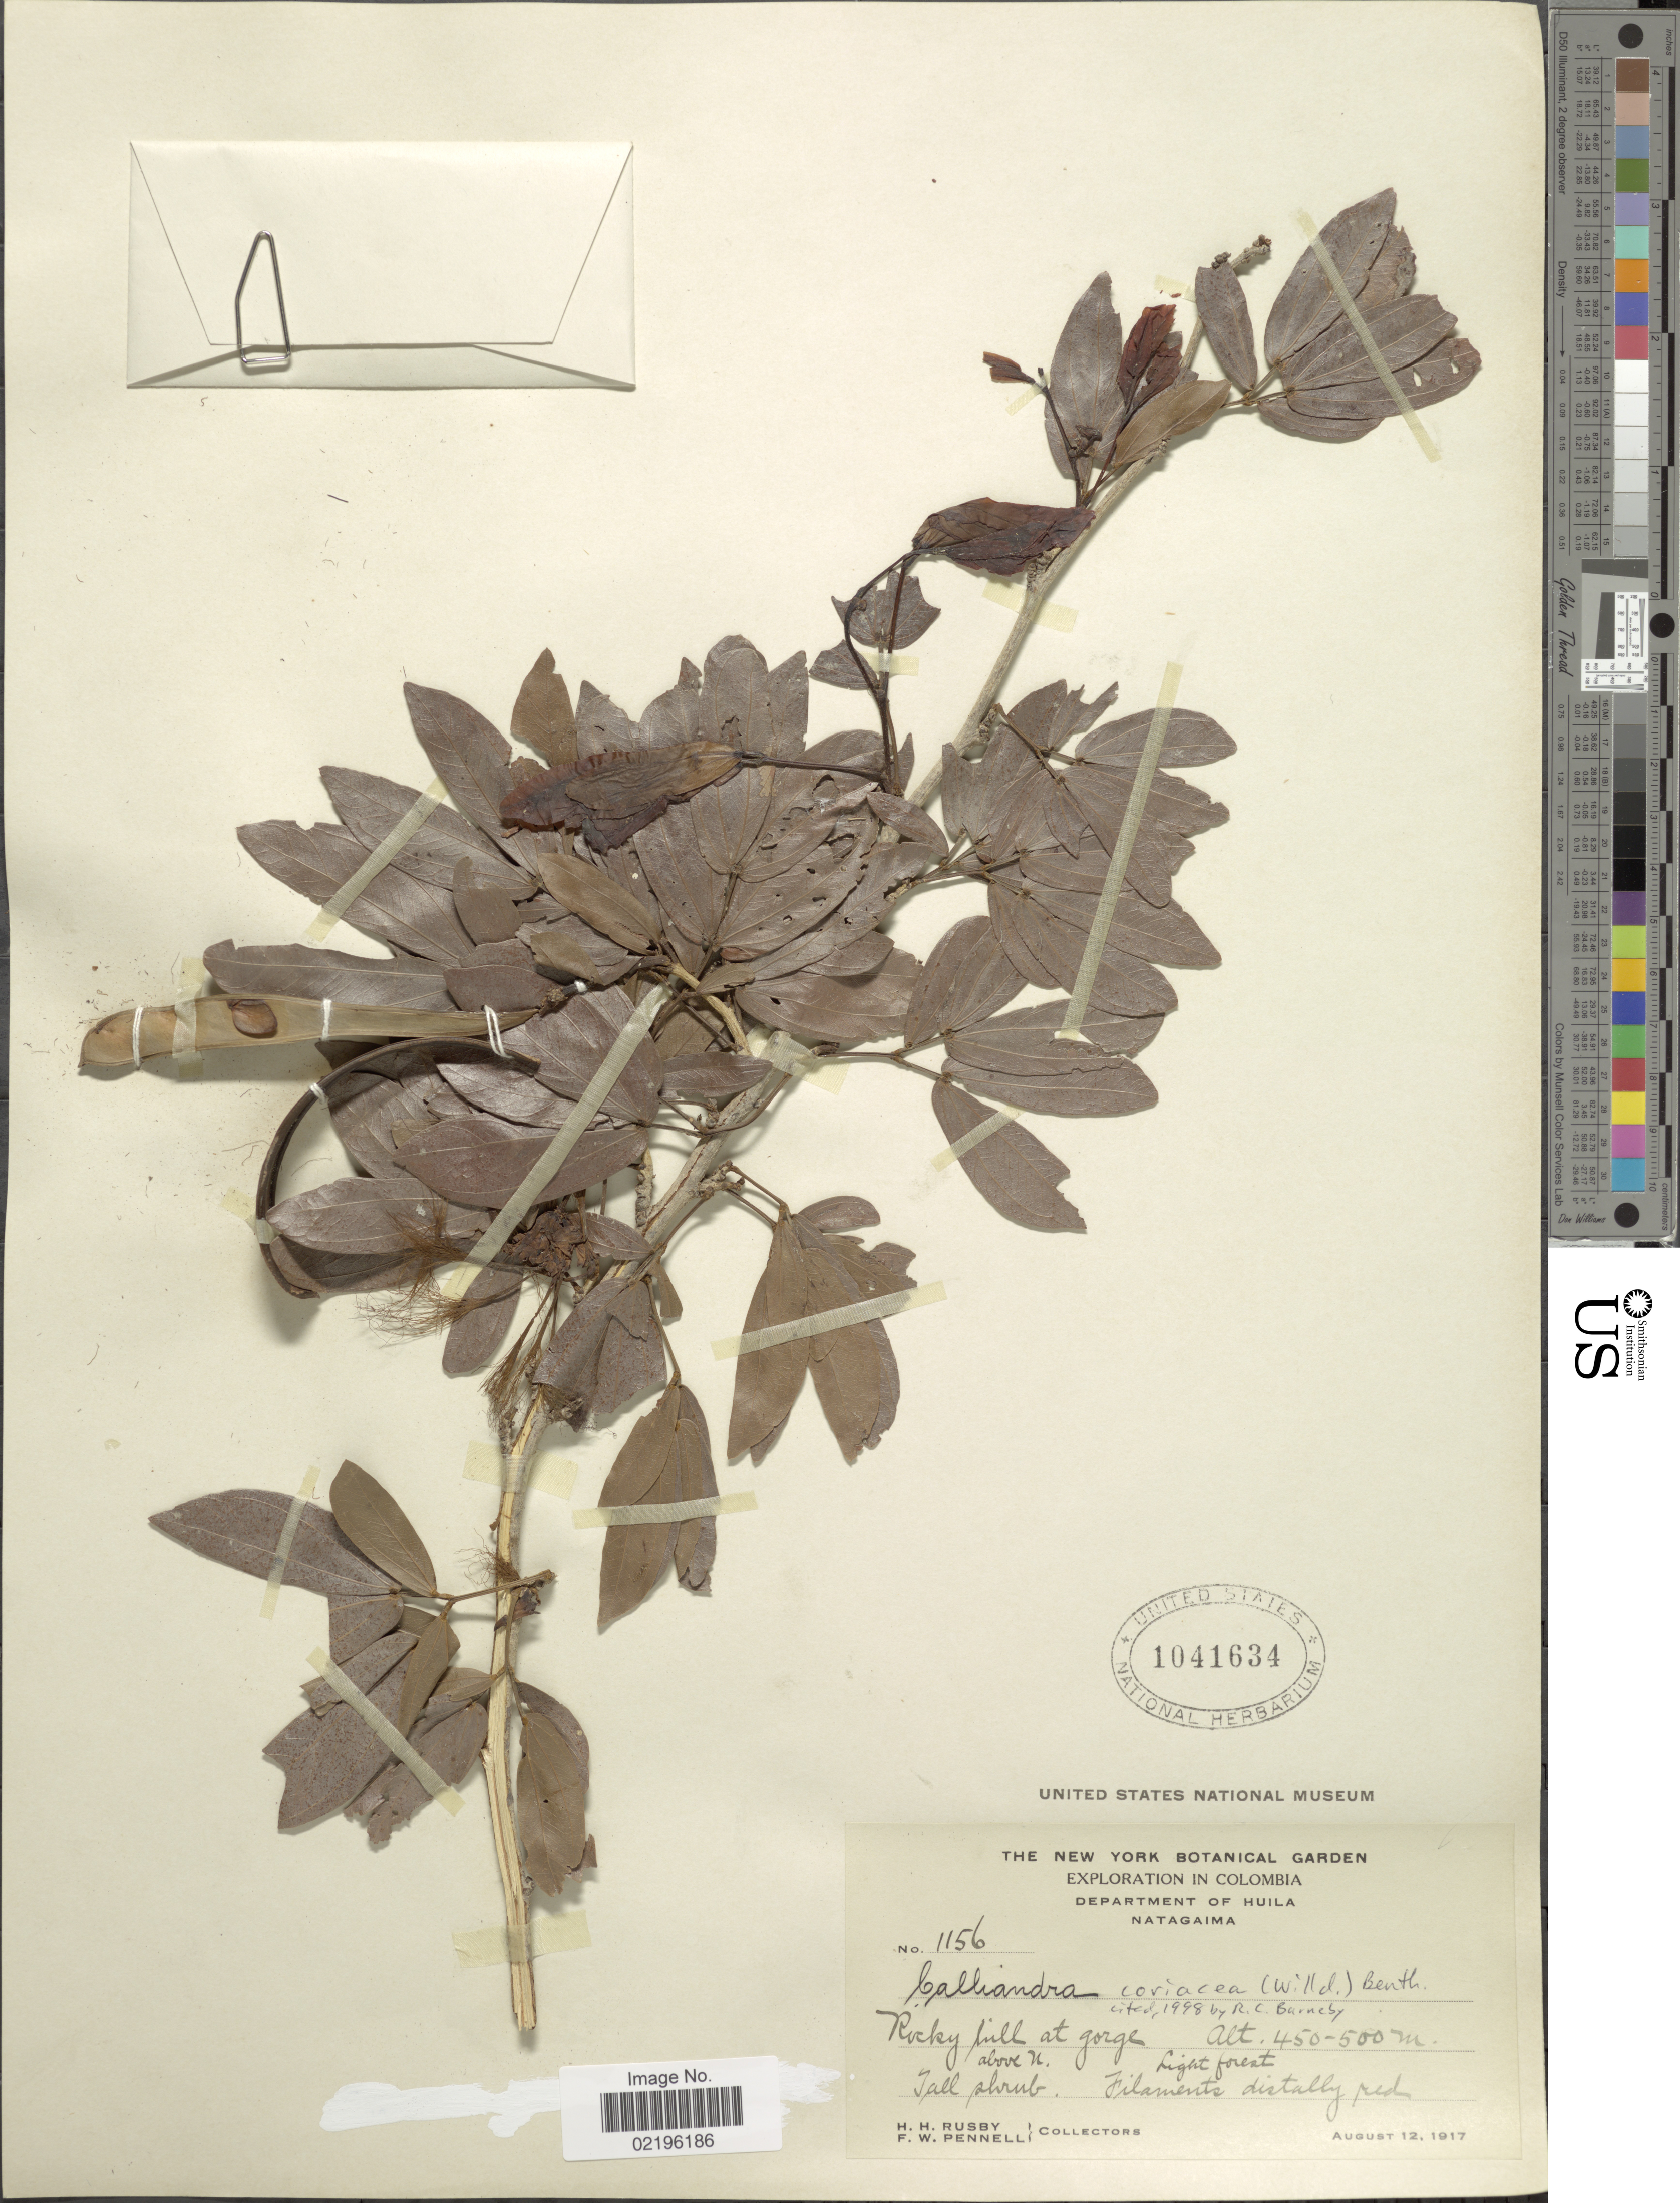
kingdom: Plantae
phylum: Tracheophyta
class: Magnoliopsida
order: Fabales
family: Fabaceae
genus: Calliandra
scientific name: Calliandra coriacea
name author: (Humb. & Bonpl. ex Willd.) Benth.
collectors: H. H. Rusby & F. W. Pennell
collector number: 1156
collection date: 1917-08-12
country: Colombia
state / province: Huila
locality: Department of Huila. Rocky hill at gorge above Natagaima.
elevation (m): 450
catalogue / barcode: US 1041634